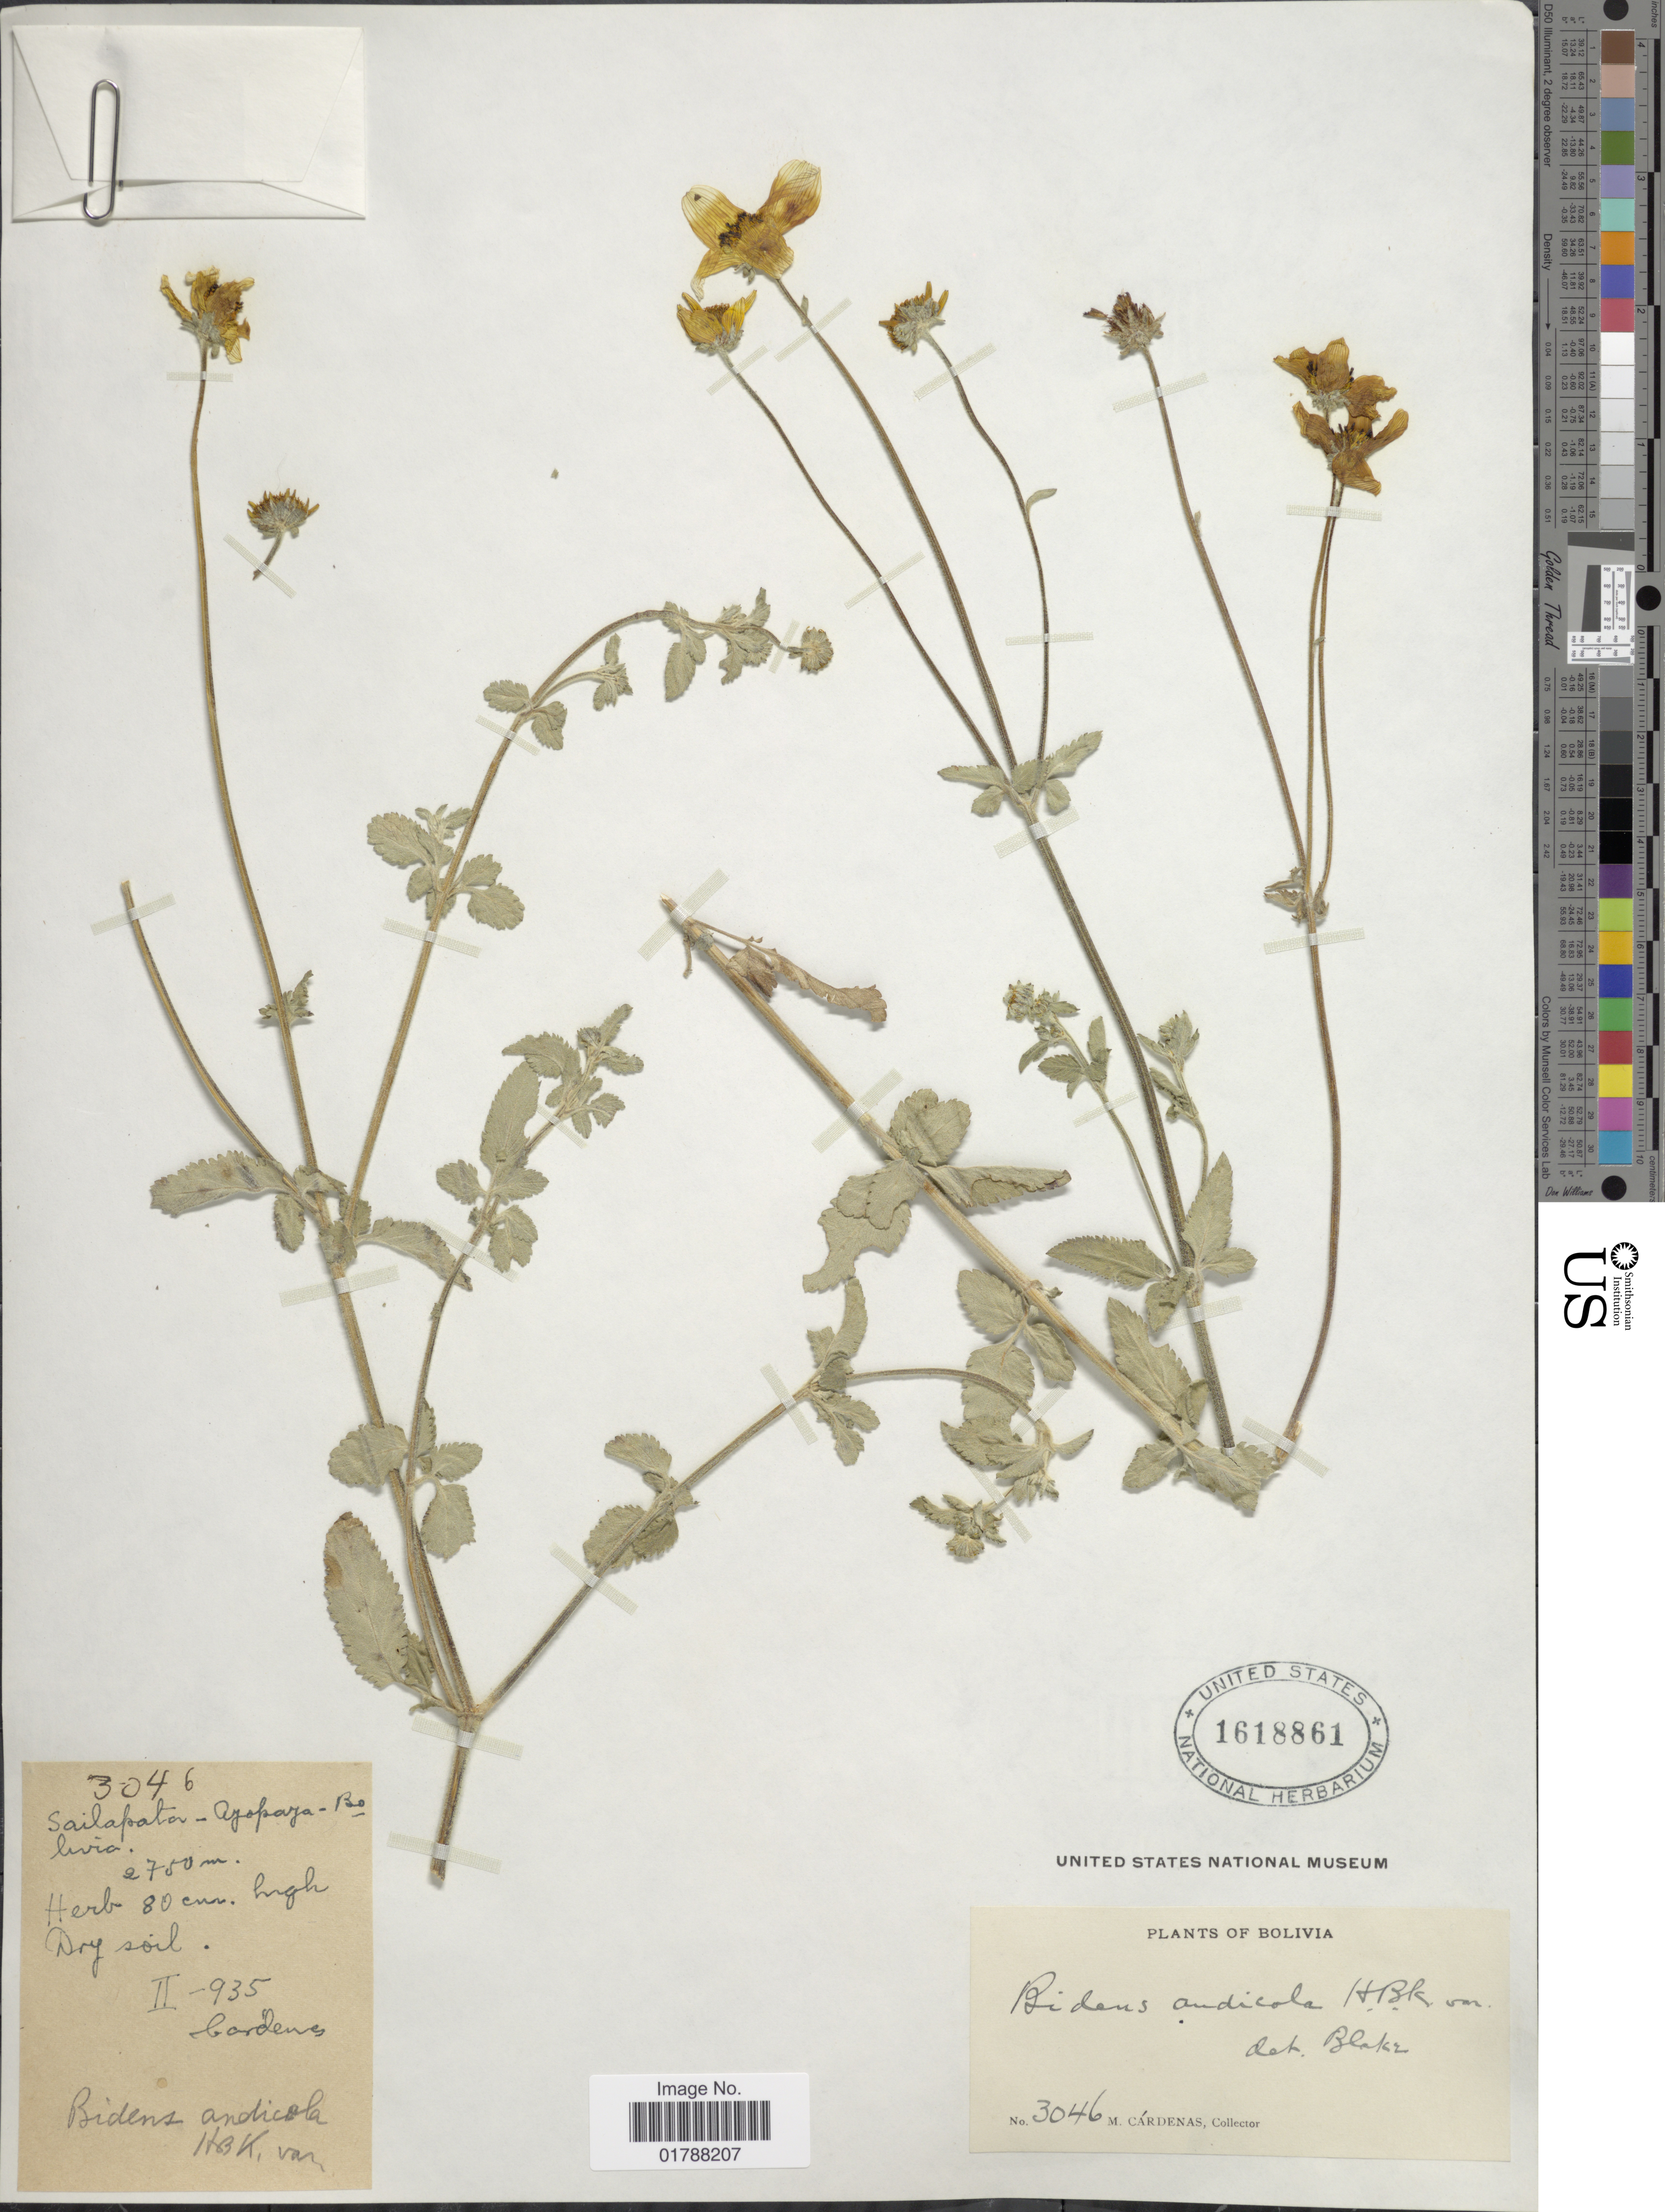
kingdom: Plantae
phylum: Tracheophyta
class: Magnoliopsida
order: Asterales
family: Asteraceae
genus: Bidens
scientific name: Bidens andicola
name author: Kunth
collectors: M. Cárdenas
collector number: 3046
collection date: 1935-02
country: Bolivia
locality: Sailapata Ayopaya. Dry soil.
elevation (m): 2700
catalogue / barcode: US 1618861